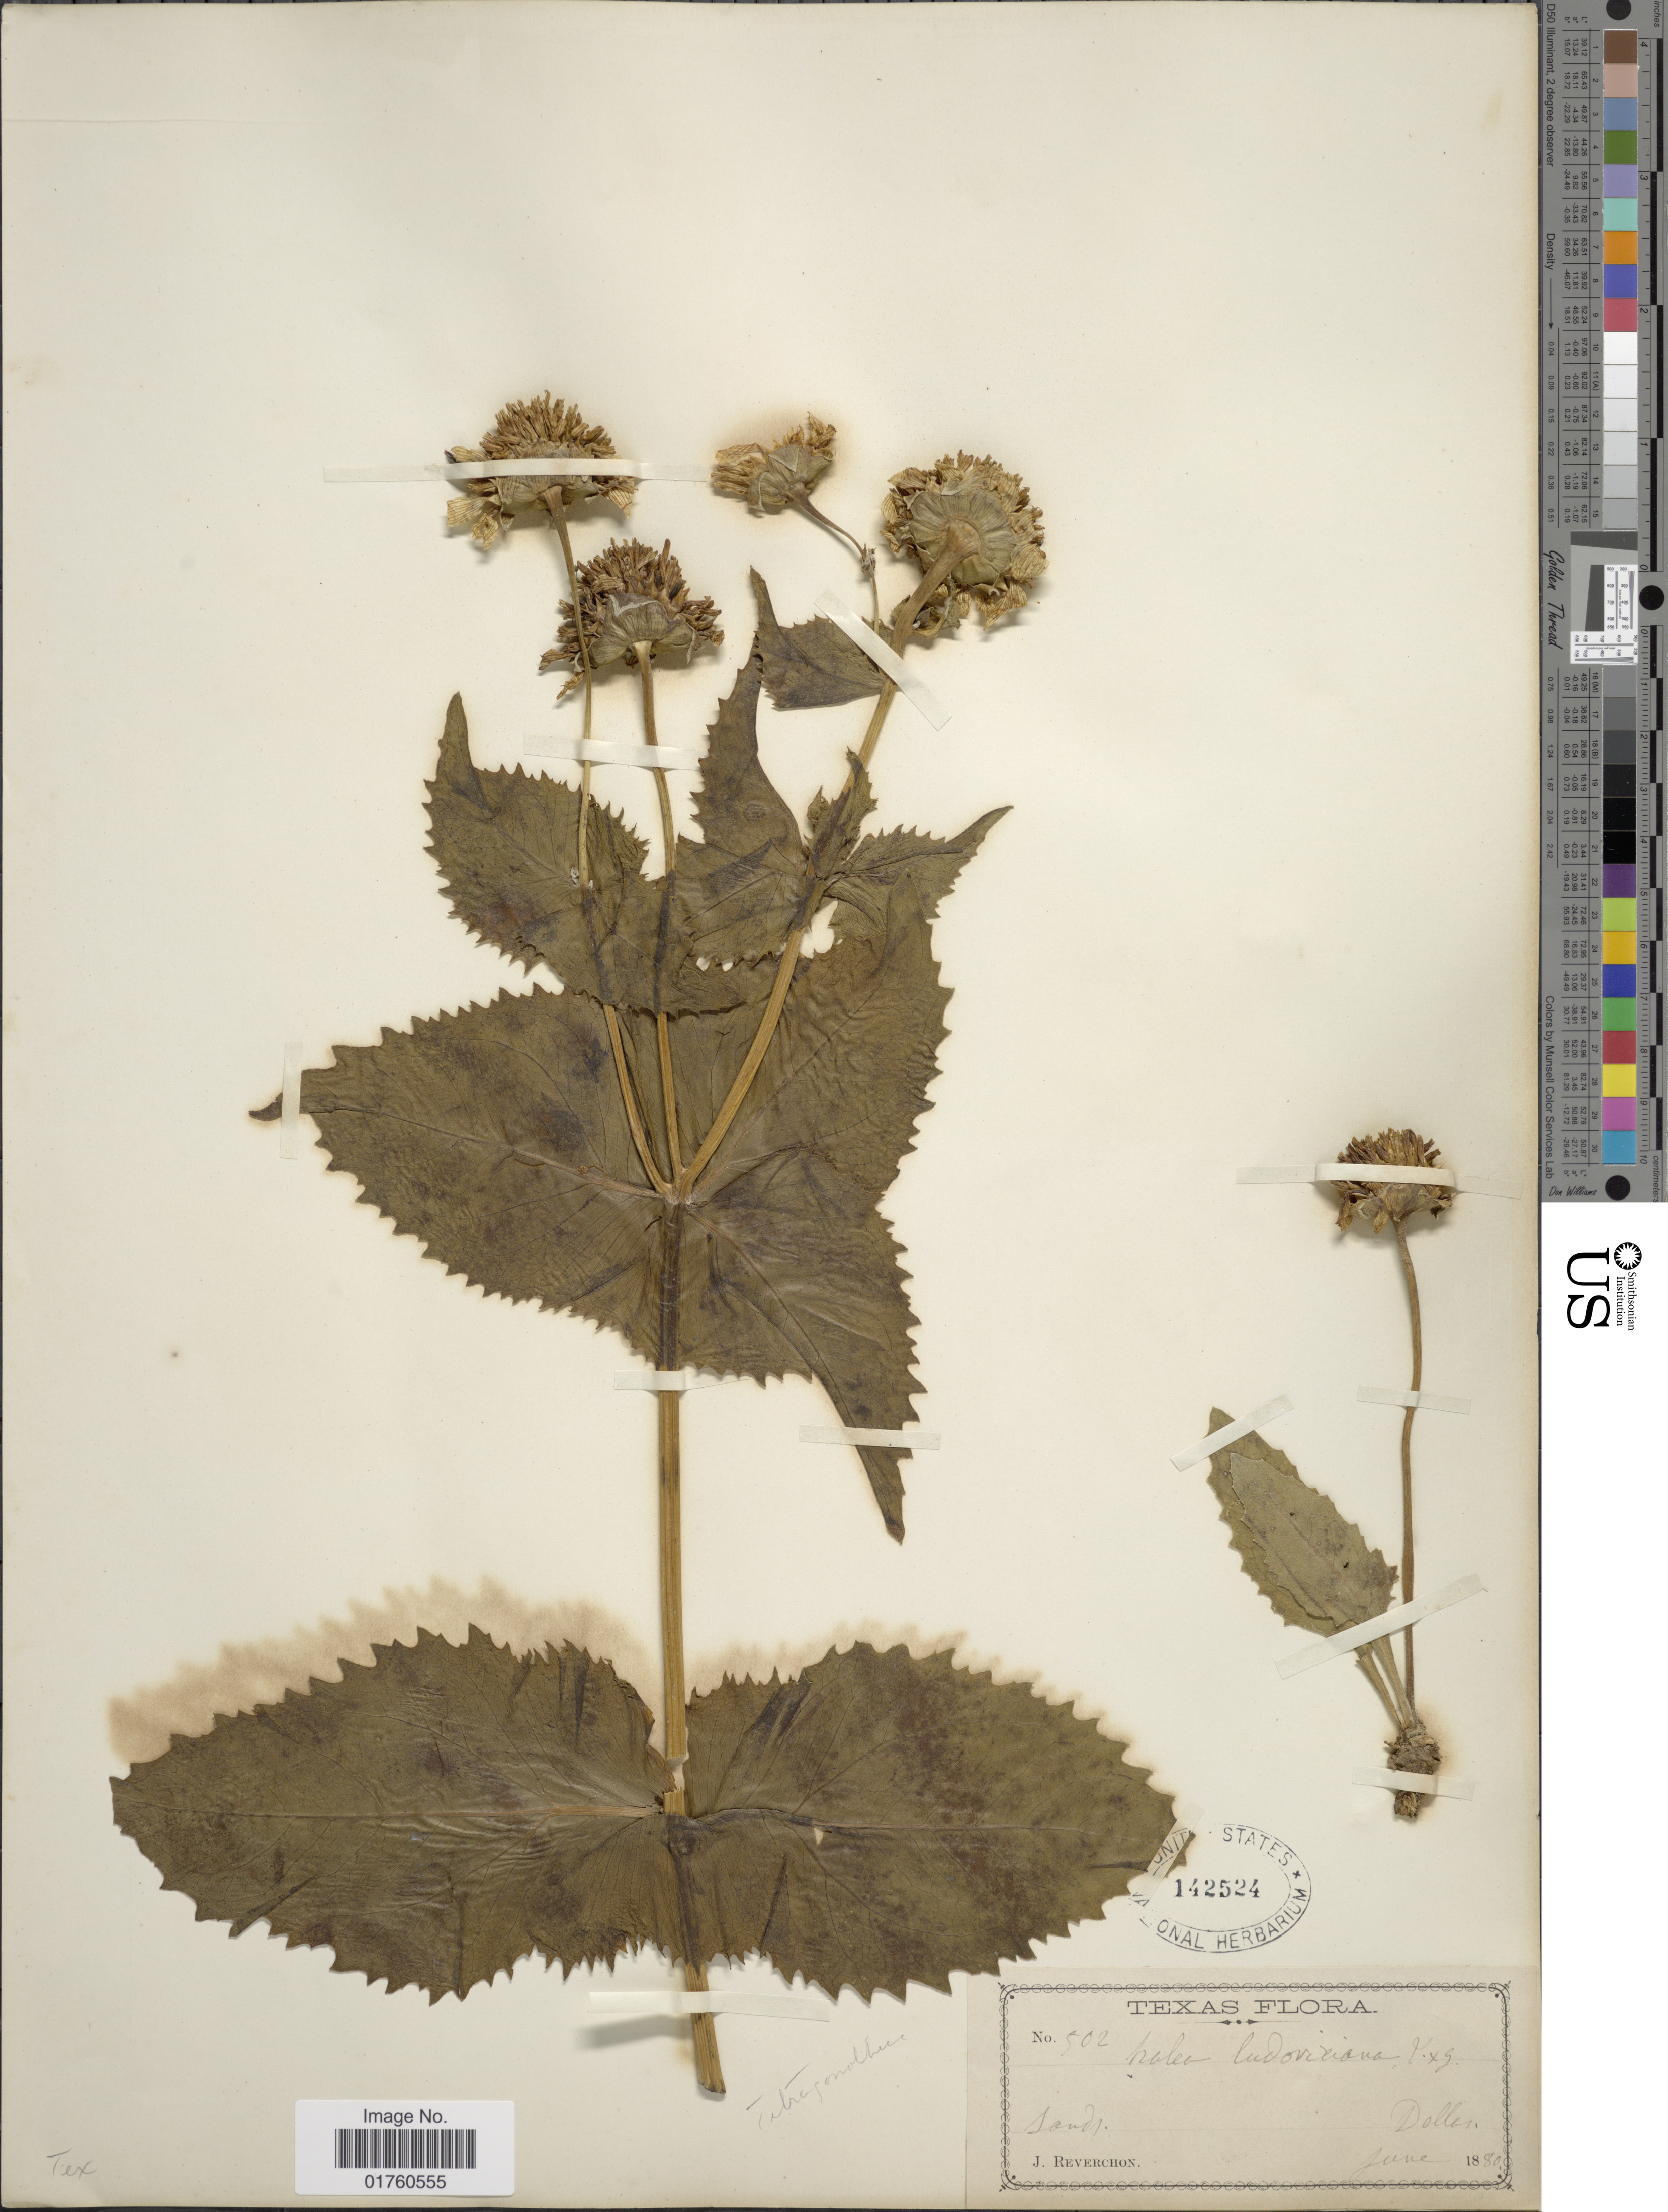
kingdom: Plantae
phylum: Tracheophyta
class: Magnoliopsida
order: Asterales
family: Asteraceae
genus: Tetragonotheca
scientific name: Tetragonotheca ludoviciana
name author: A. Gray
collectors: J. Reverchon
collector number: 502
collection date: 1880-06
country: United States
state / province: Texas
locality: Dallas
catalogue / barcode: US 142524